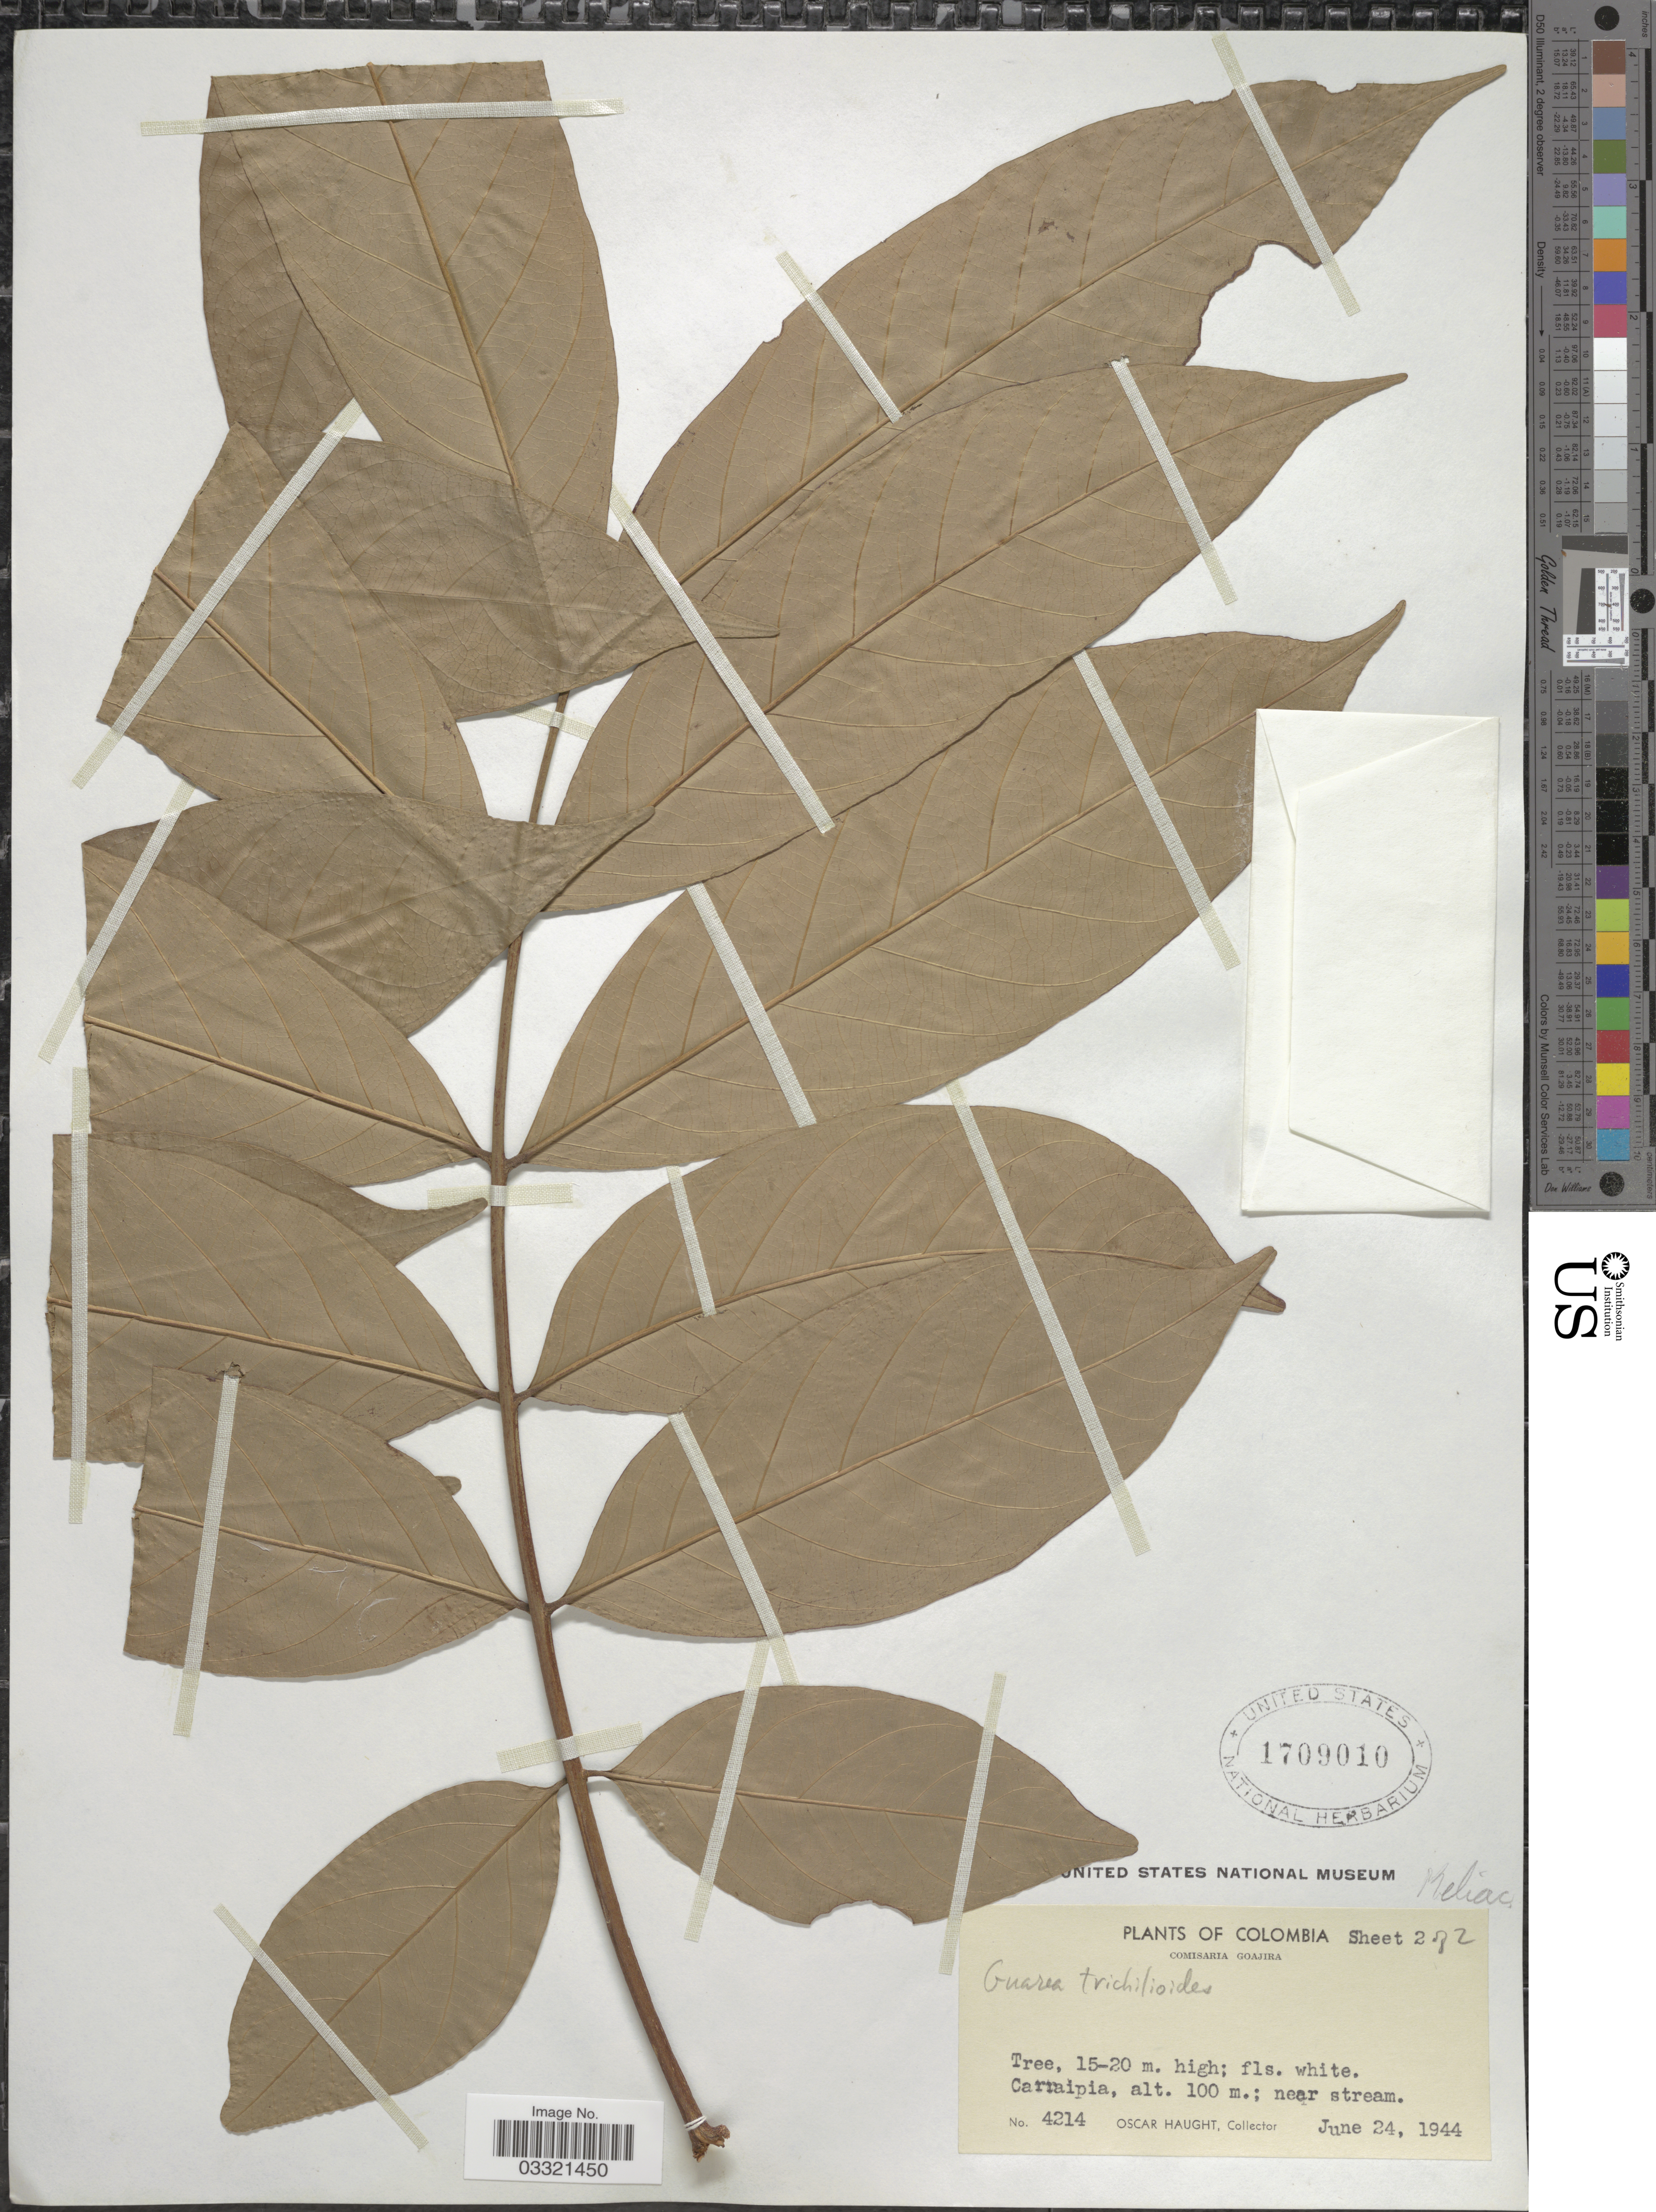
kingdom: Plantae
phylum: Tracheophyta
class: Magnoliopsida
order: Sapindales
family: Meliaceae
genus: Guarea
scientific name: Guarea guidonia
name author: (L.) Sleumer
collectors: O. L. Haught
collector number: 4214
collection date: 1944-06-24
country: Colombia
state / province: La Guajira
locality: Comisaria Goajira. Carraipia.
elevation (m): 100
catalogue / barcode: US 1709010